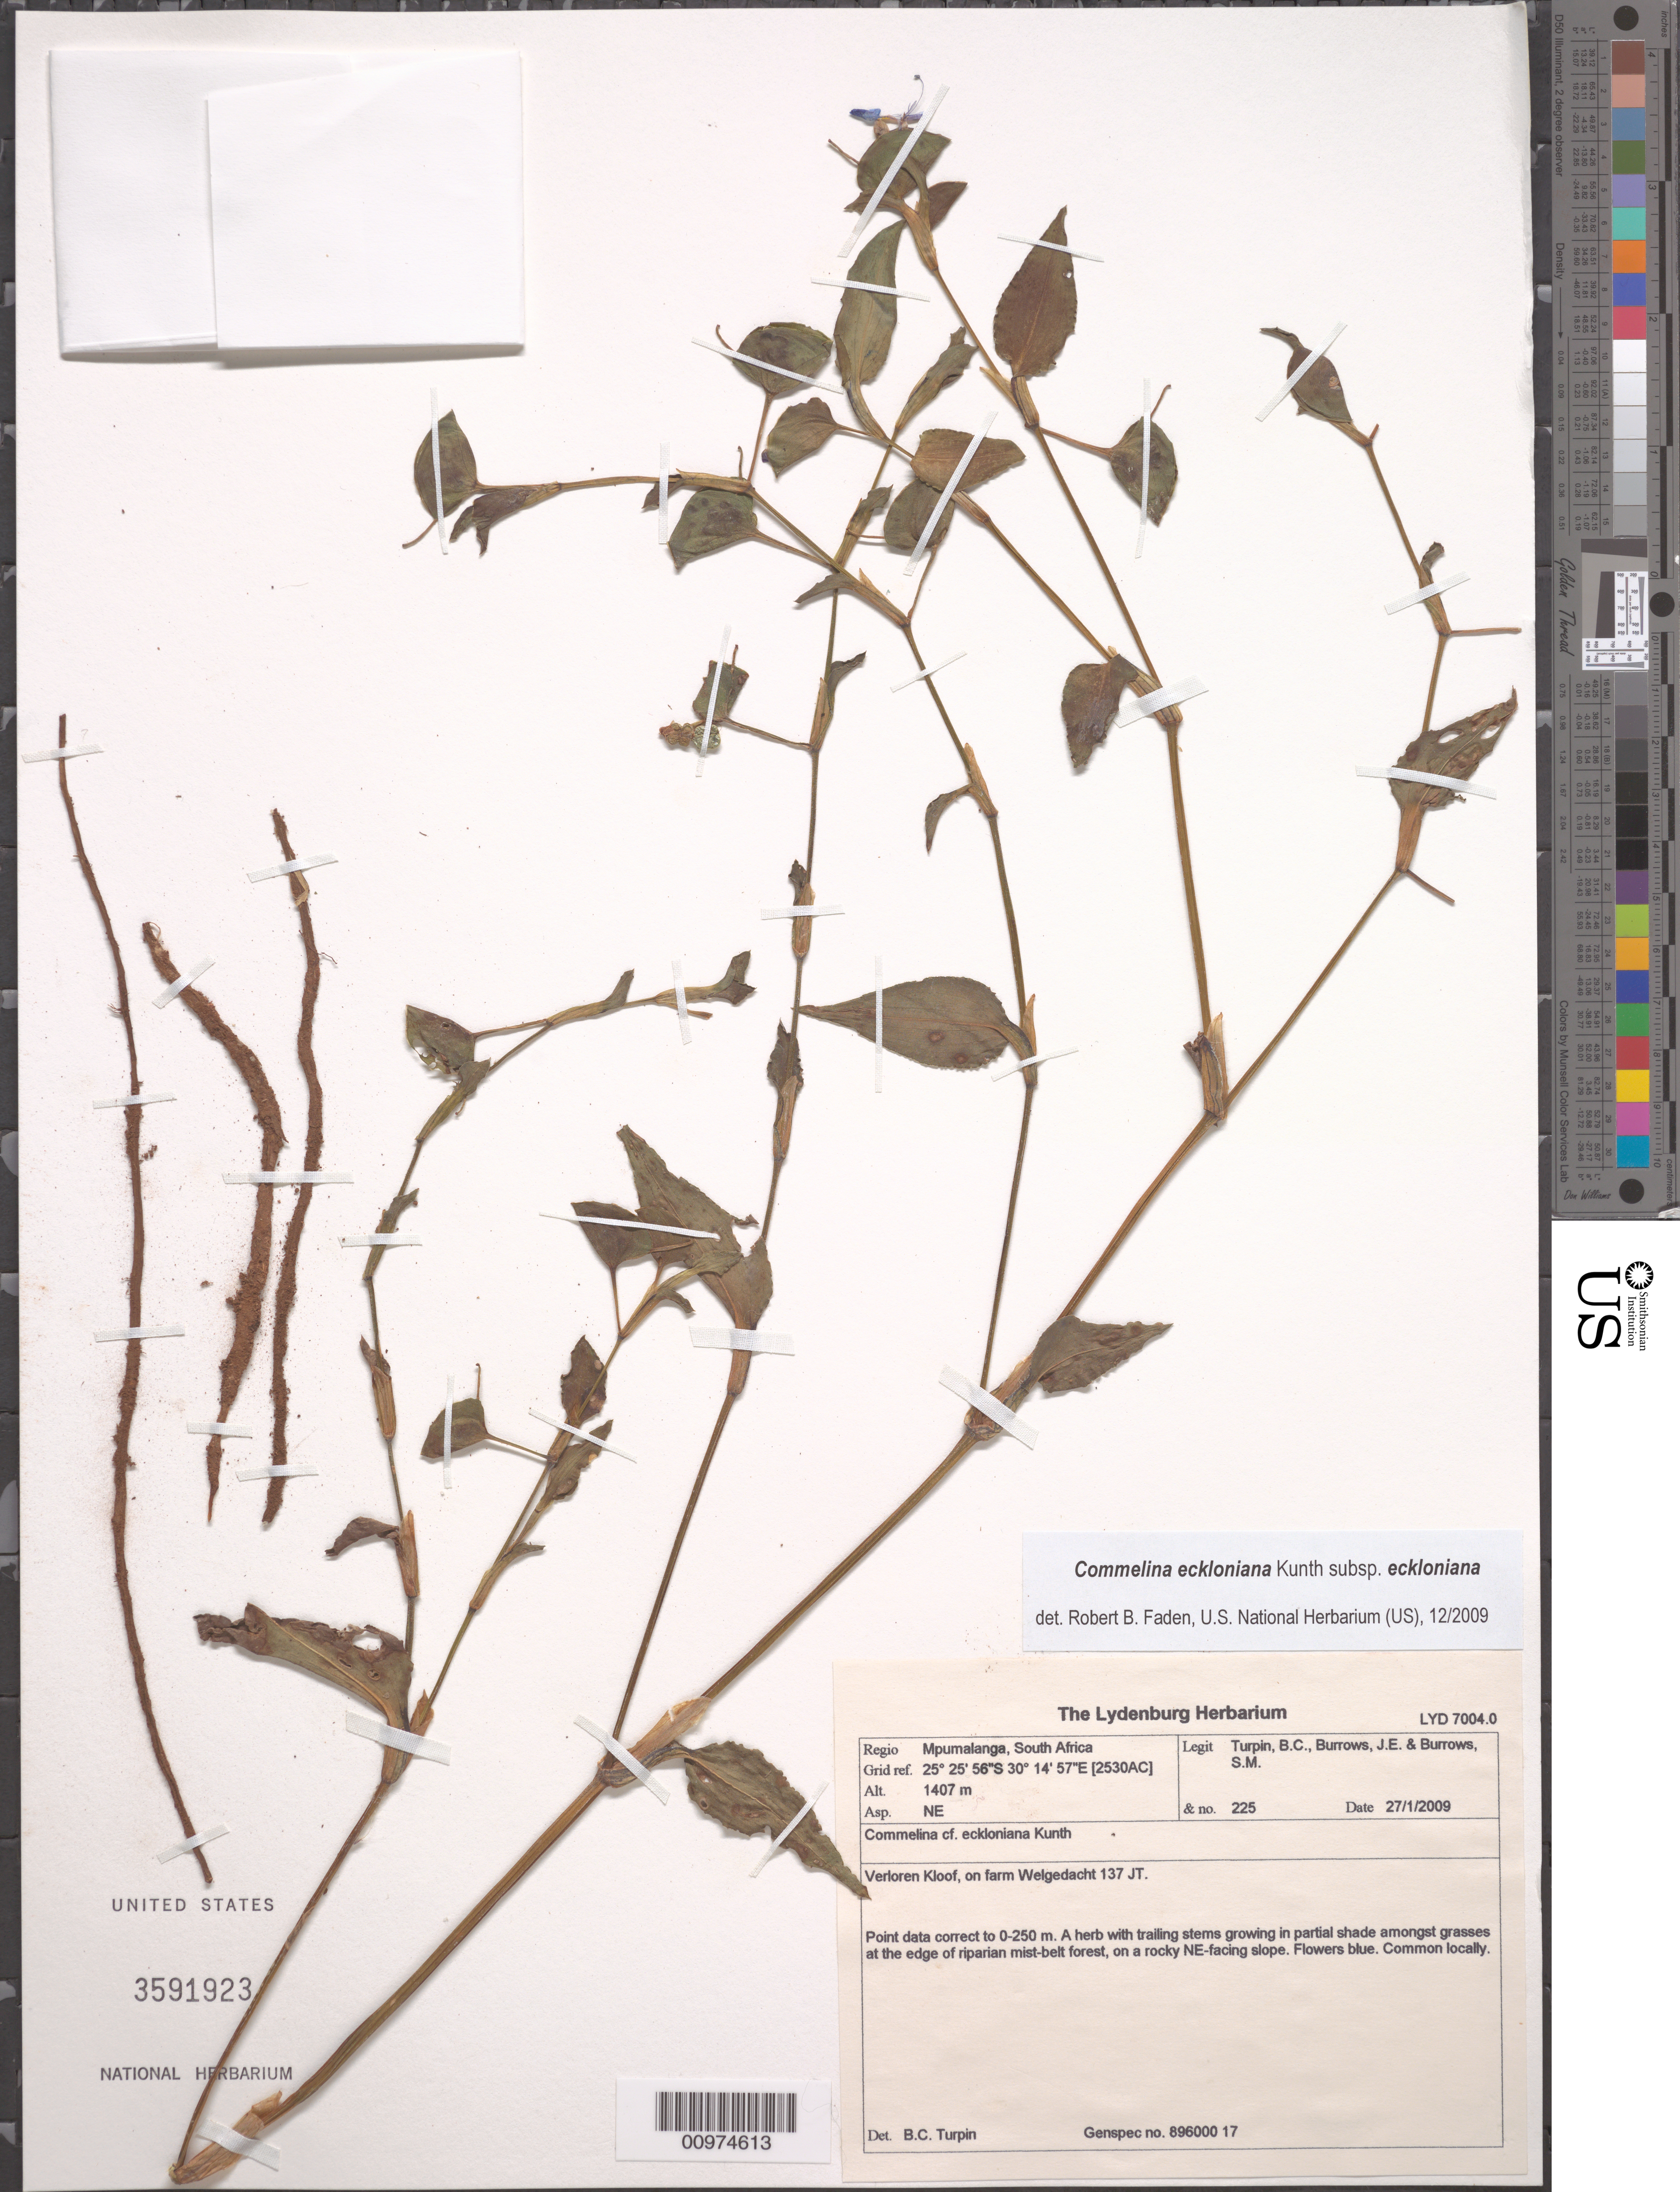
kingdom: Plantae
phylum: Tracheophyta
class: Liliopsida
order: Commelinales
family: Commelinaceae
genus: Commelina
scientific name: Commelina eckloniana subsp. eckloniana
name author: Kunth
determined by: Faden, Robert B., (US), Smithsonian Institution - National Museum of Natural History (UNITED STATES)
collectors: B. C. Turpin et al.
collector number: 225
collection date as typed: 27 Dec 2009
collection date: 2009-12-27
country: South Africa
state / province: Mpumalanga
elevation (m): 1407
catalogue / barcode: US 3591923